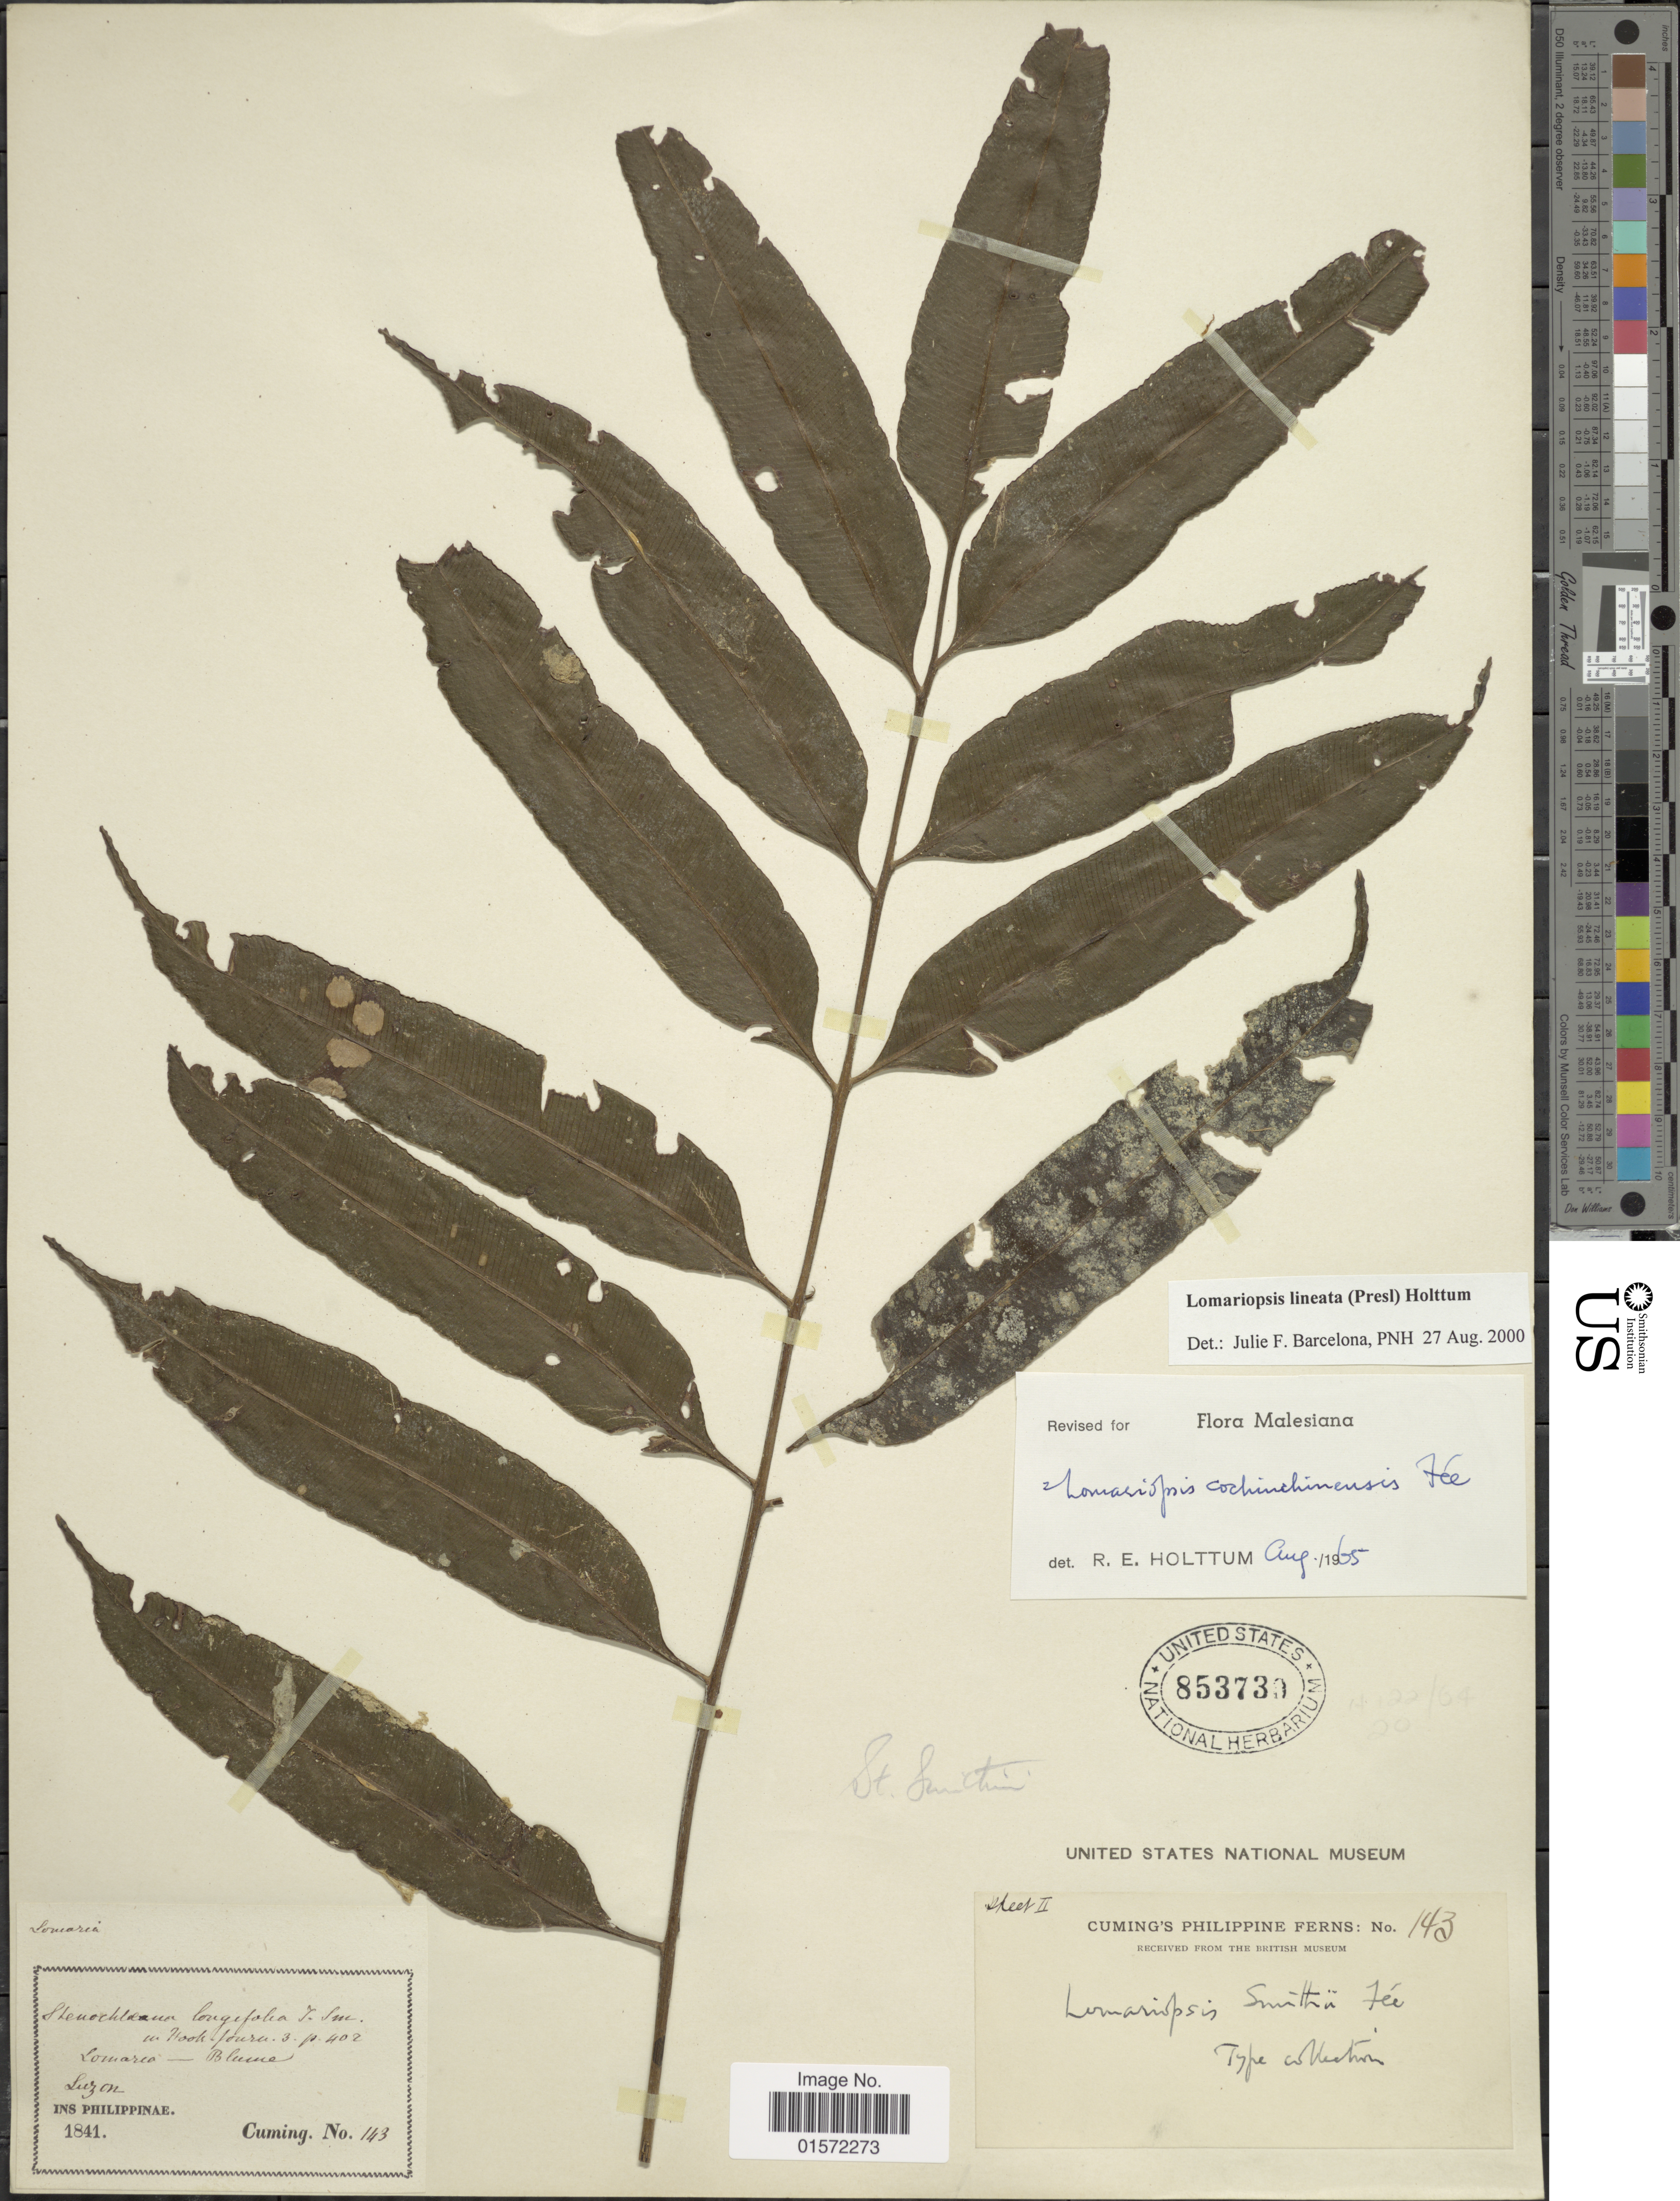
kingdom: Plantae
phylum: Tracheophyta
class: Polypodiopsida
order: Polypodiales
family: Lomariopsidaceae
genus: Lomariopsis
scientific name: Lomariopsis cochinchinensis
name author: Fée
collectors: -. Cuming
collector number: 143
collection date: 1841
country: Philippines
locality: Luzon, Ins. Philippinae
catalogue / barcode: US 853730